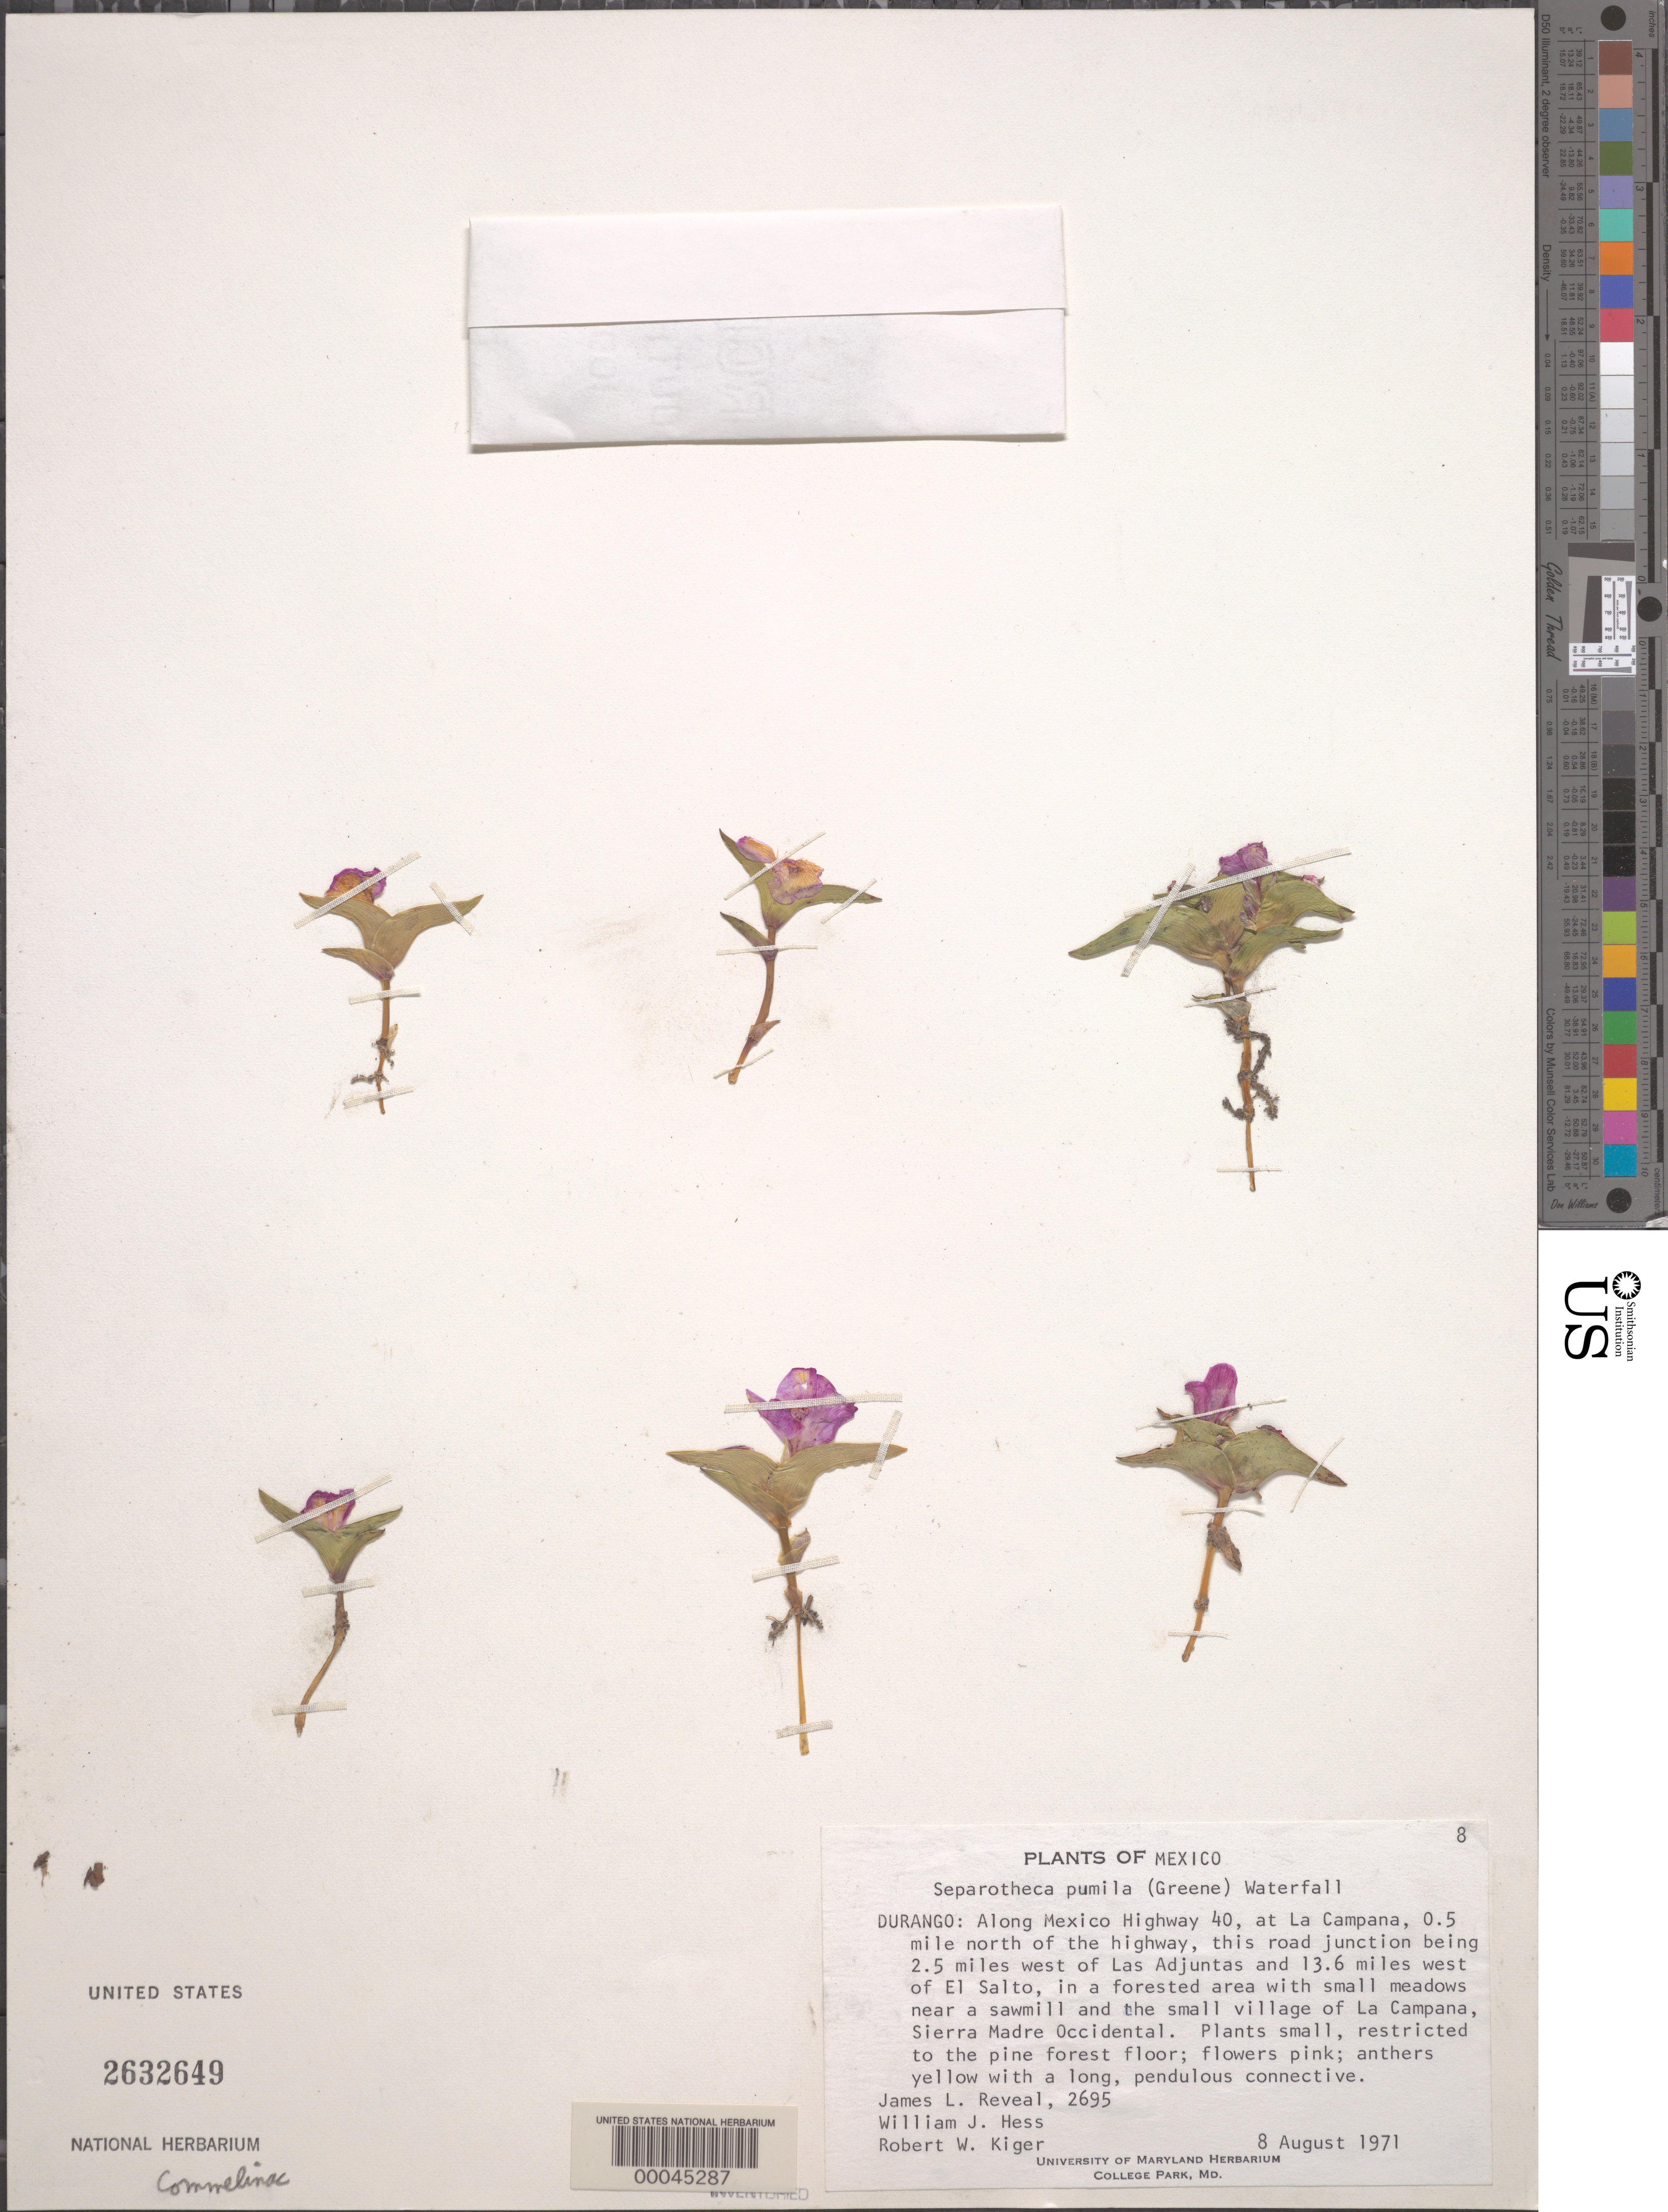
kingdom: Plantae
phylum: Tracheophyta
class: Liliopsida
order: Commelinales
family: Commelinaceae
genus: Tradescantia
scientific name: Tradescantia pygmaea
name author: D.R. Hunt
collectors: J. L. Reveal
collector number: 2695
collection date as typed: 08 Aug 1971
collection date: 1971-08-08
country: Mexico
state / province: Durango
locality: La campana, W of las adjuntas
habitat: Forested area with meadows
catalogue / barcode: US 2632649